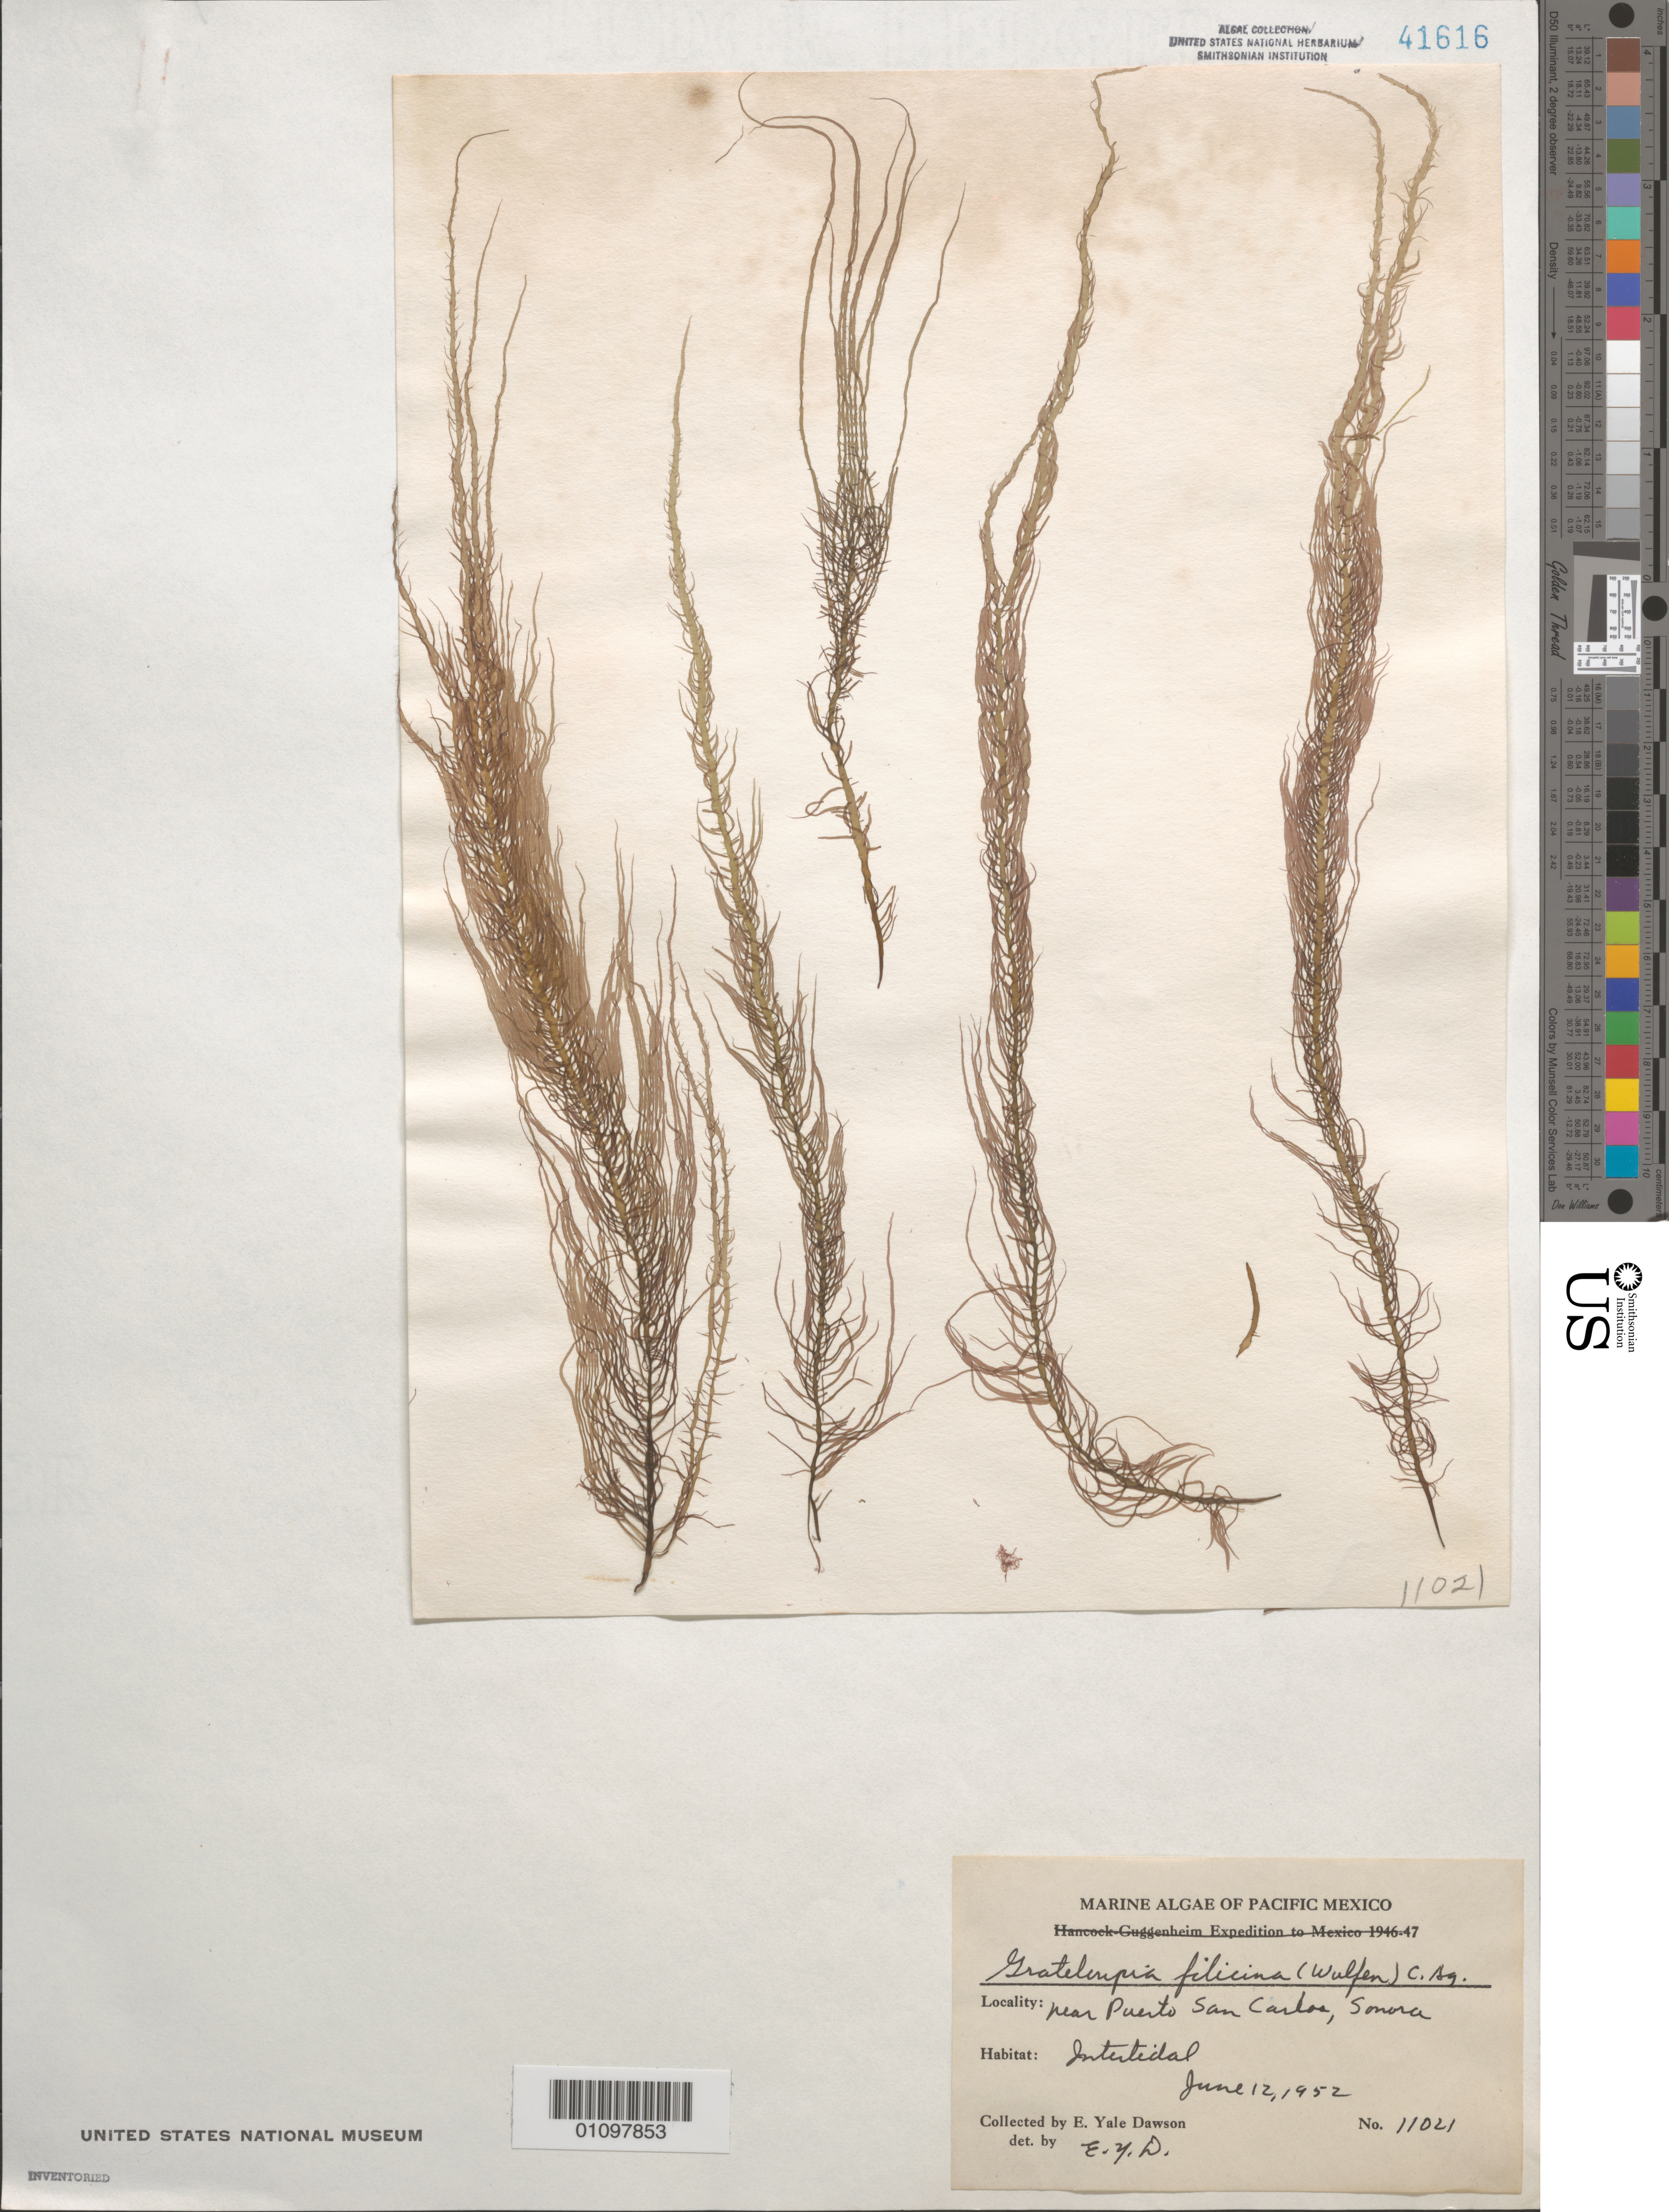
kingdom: Plantae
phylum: Rhodophyta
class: Florideophyceae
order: Halymeniales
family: Halymeniaceae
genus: Grateloupia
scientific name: Grateloupia filicina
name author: (J.V.Lamouroux) C. Agardh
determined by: Dawson, E. Y.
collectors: E. Y. Dawson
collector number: EYD 11021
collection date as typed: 12 Jun 1952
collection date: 1952-06-12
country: Mexico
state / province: Sonora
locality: Near Puerto San Carlos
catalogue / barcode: US 41616